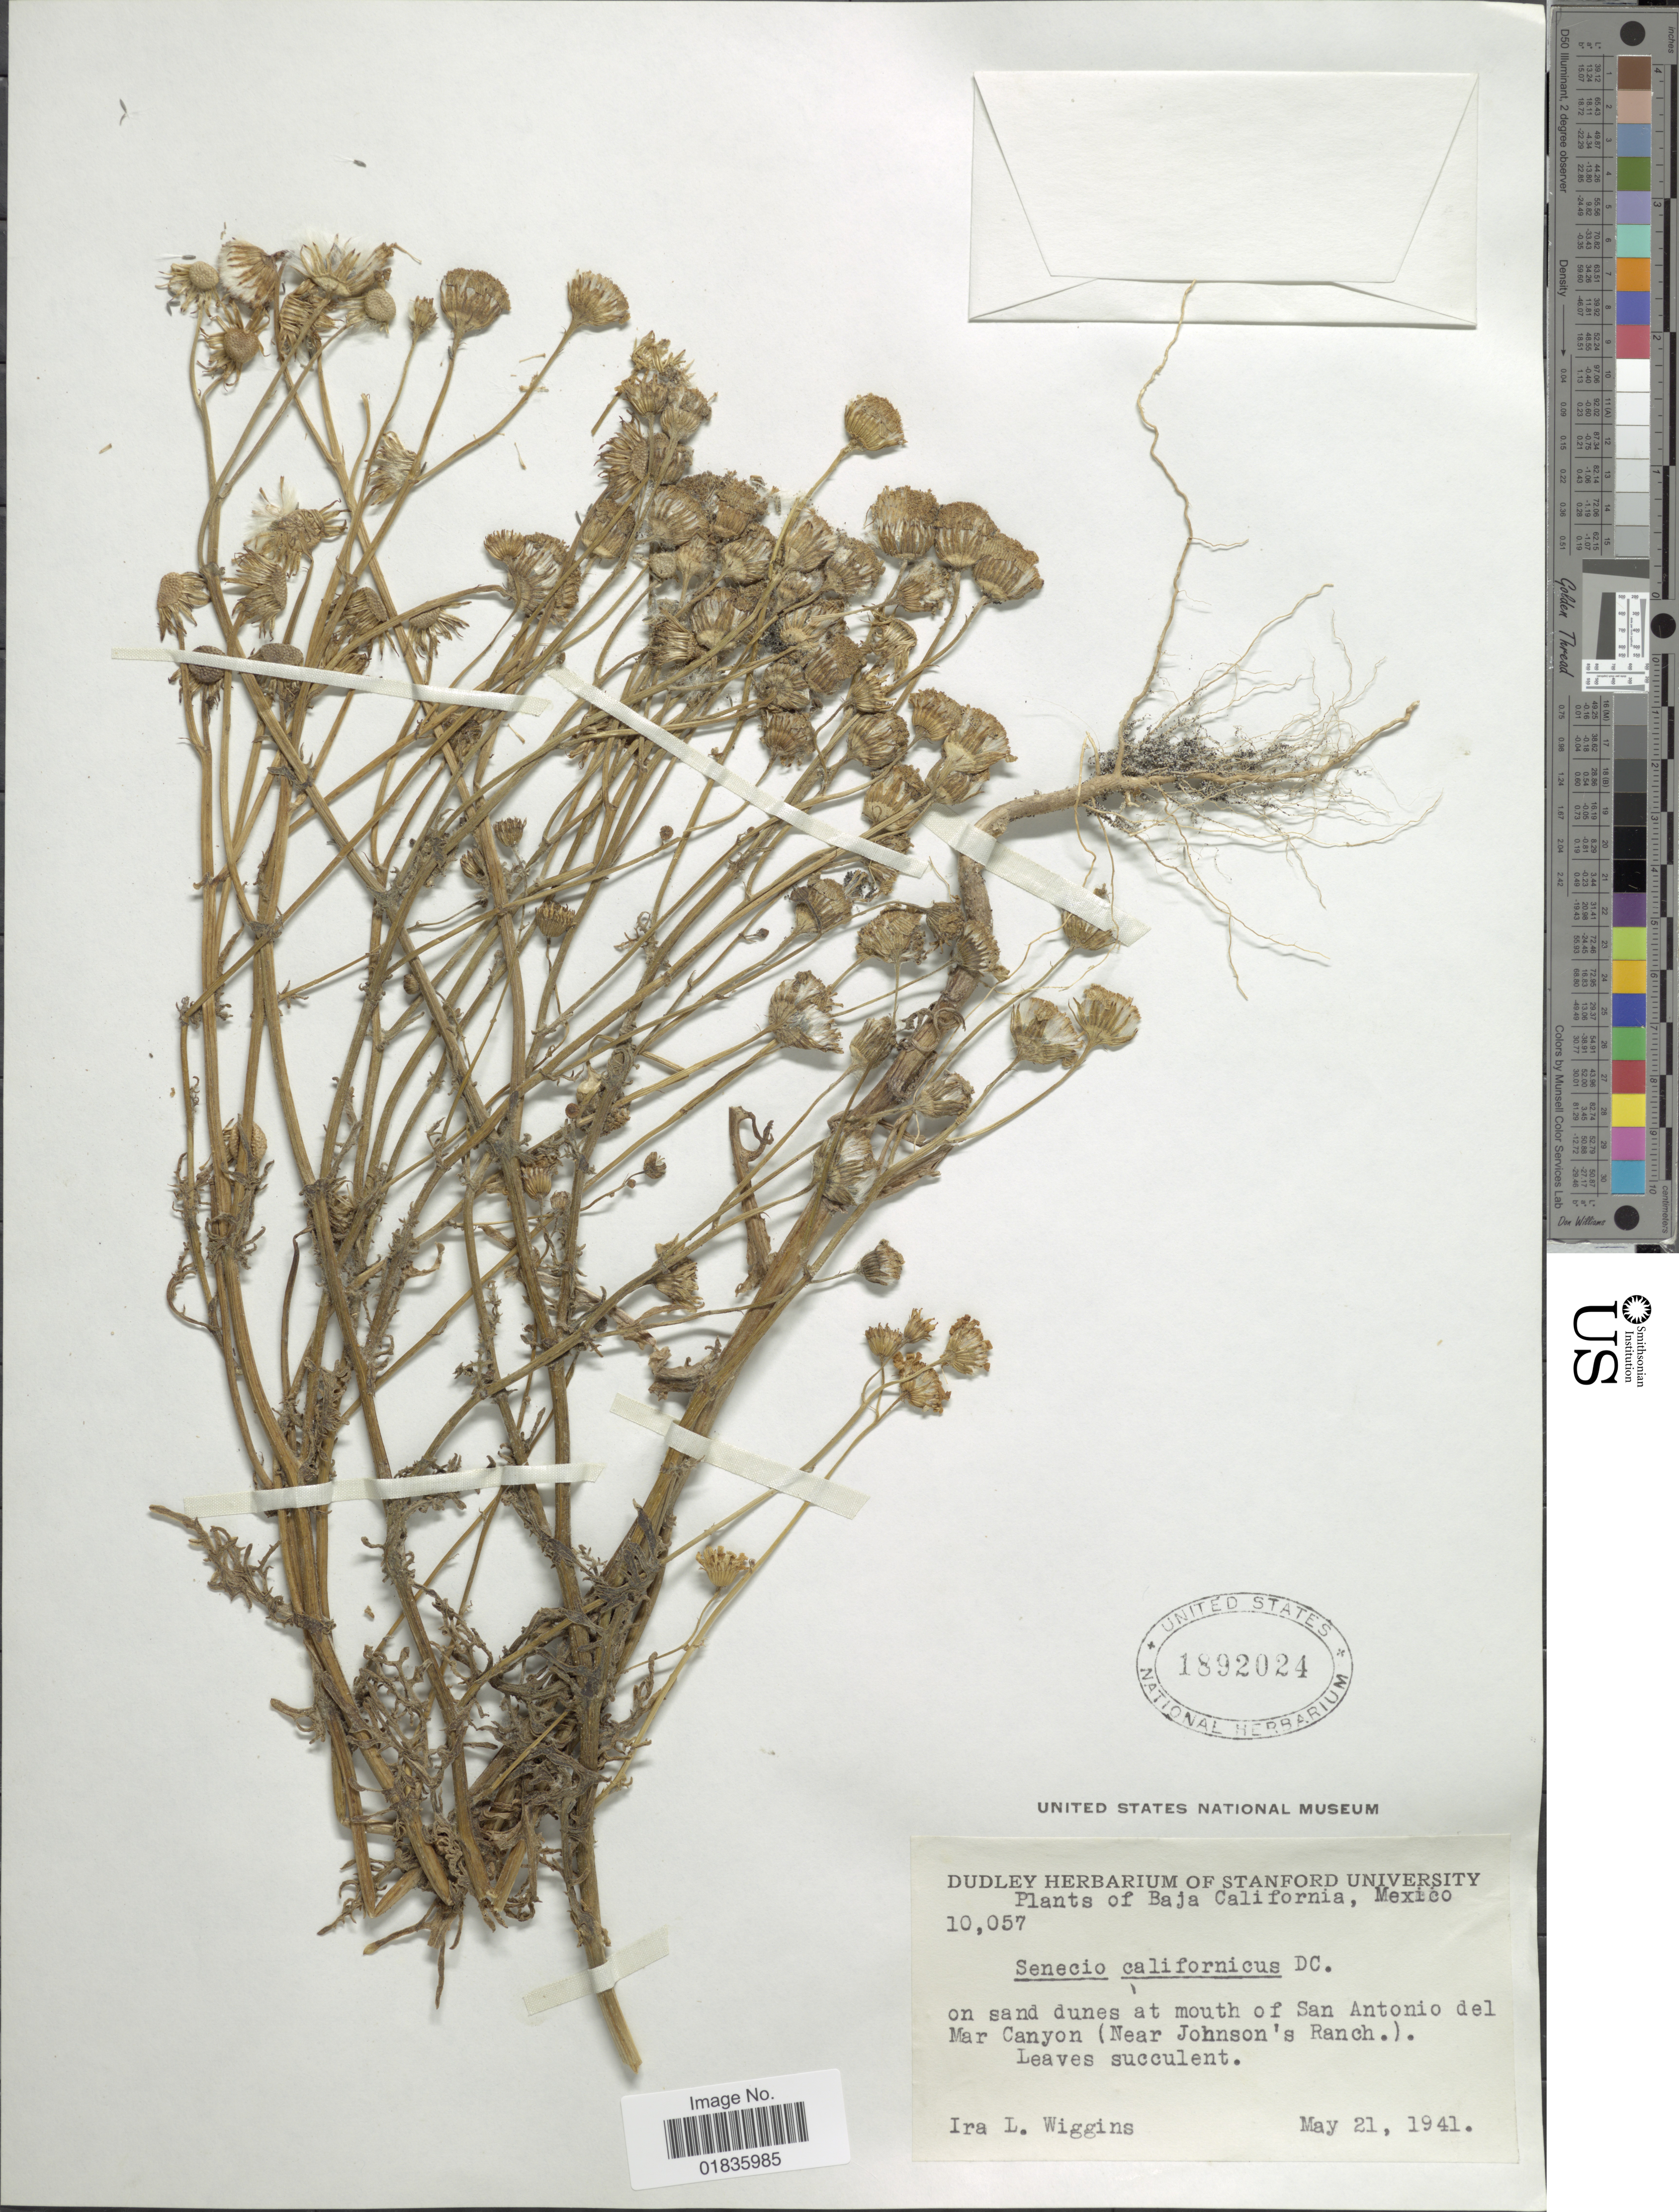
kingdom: Plantae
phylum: Tracheophyta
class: Magnoliopsida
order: Asterales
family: Asteraceae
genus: Senecio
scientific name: Senecio californicus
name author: DC.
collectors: I. L. Wiggins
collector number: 10057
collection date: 1941-05-21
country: Mexico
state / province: Baja California Sur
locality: On sand dunes at mouth of San Antonio del Mar Canyon (Near Johnson's Ranch.).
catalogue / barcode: US 1892024